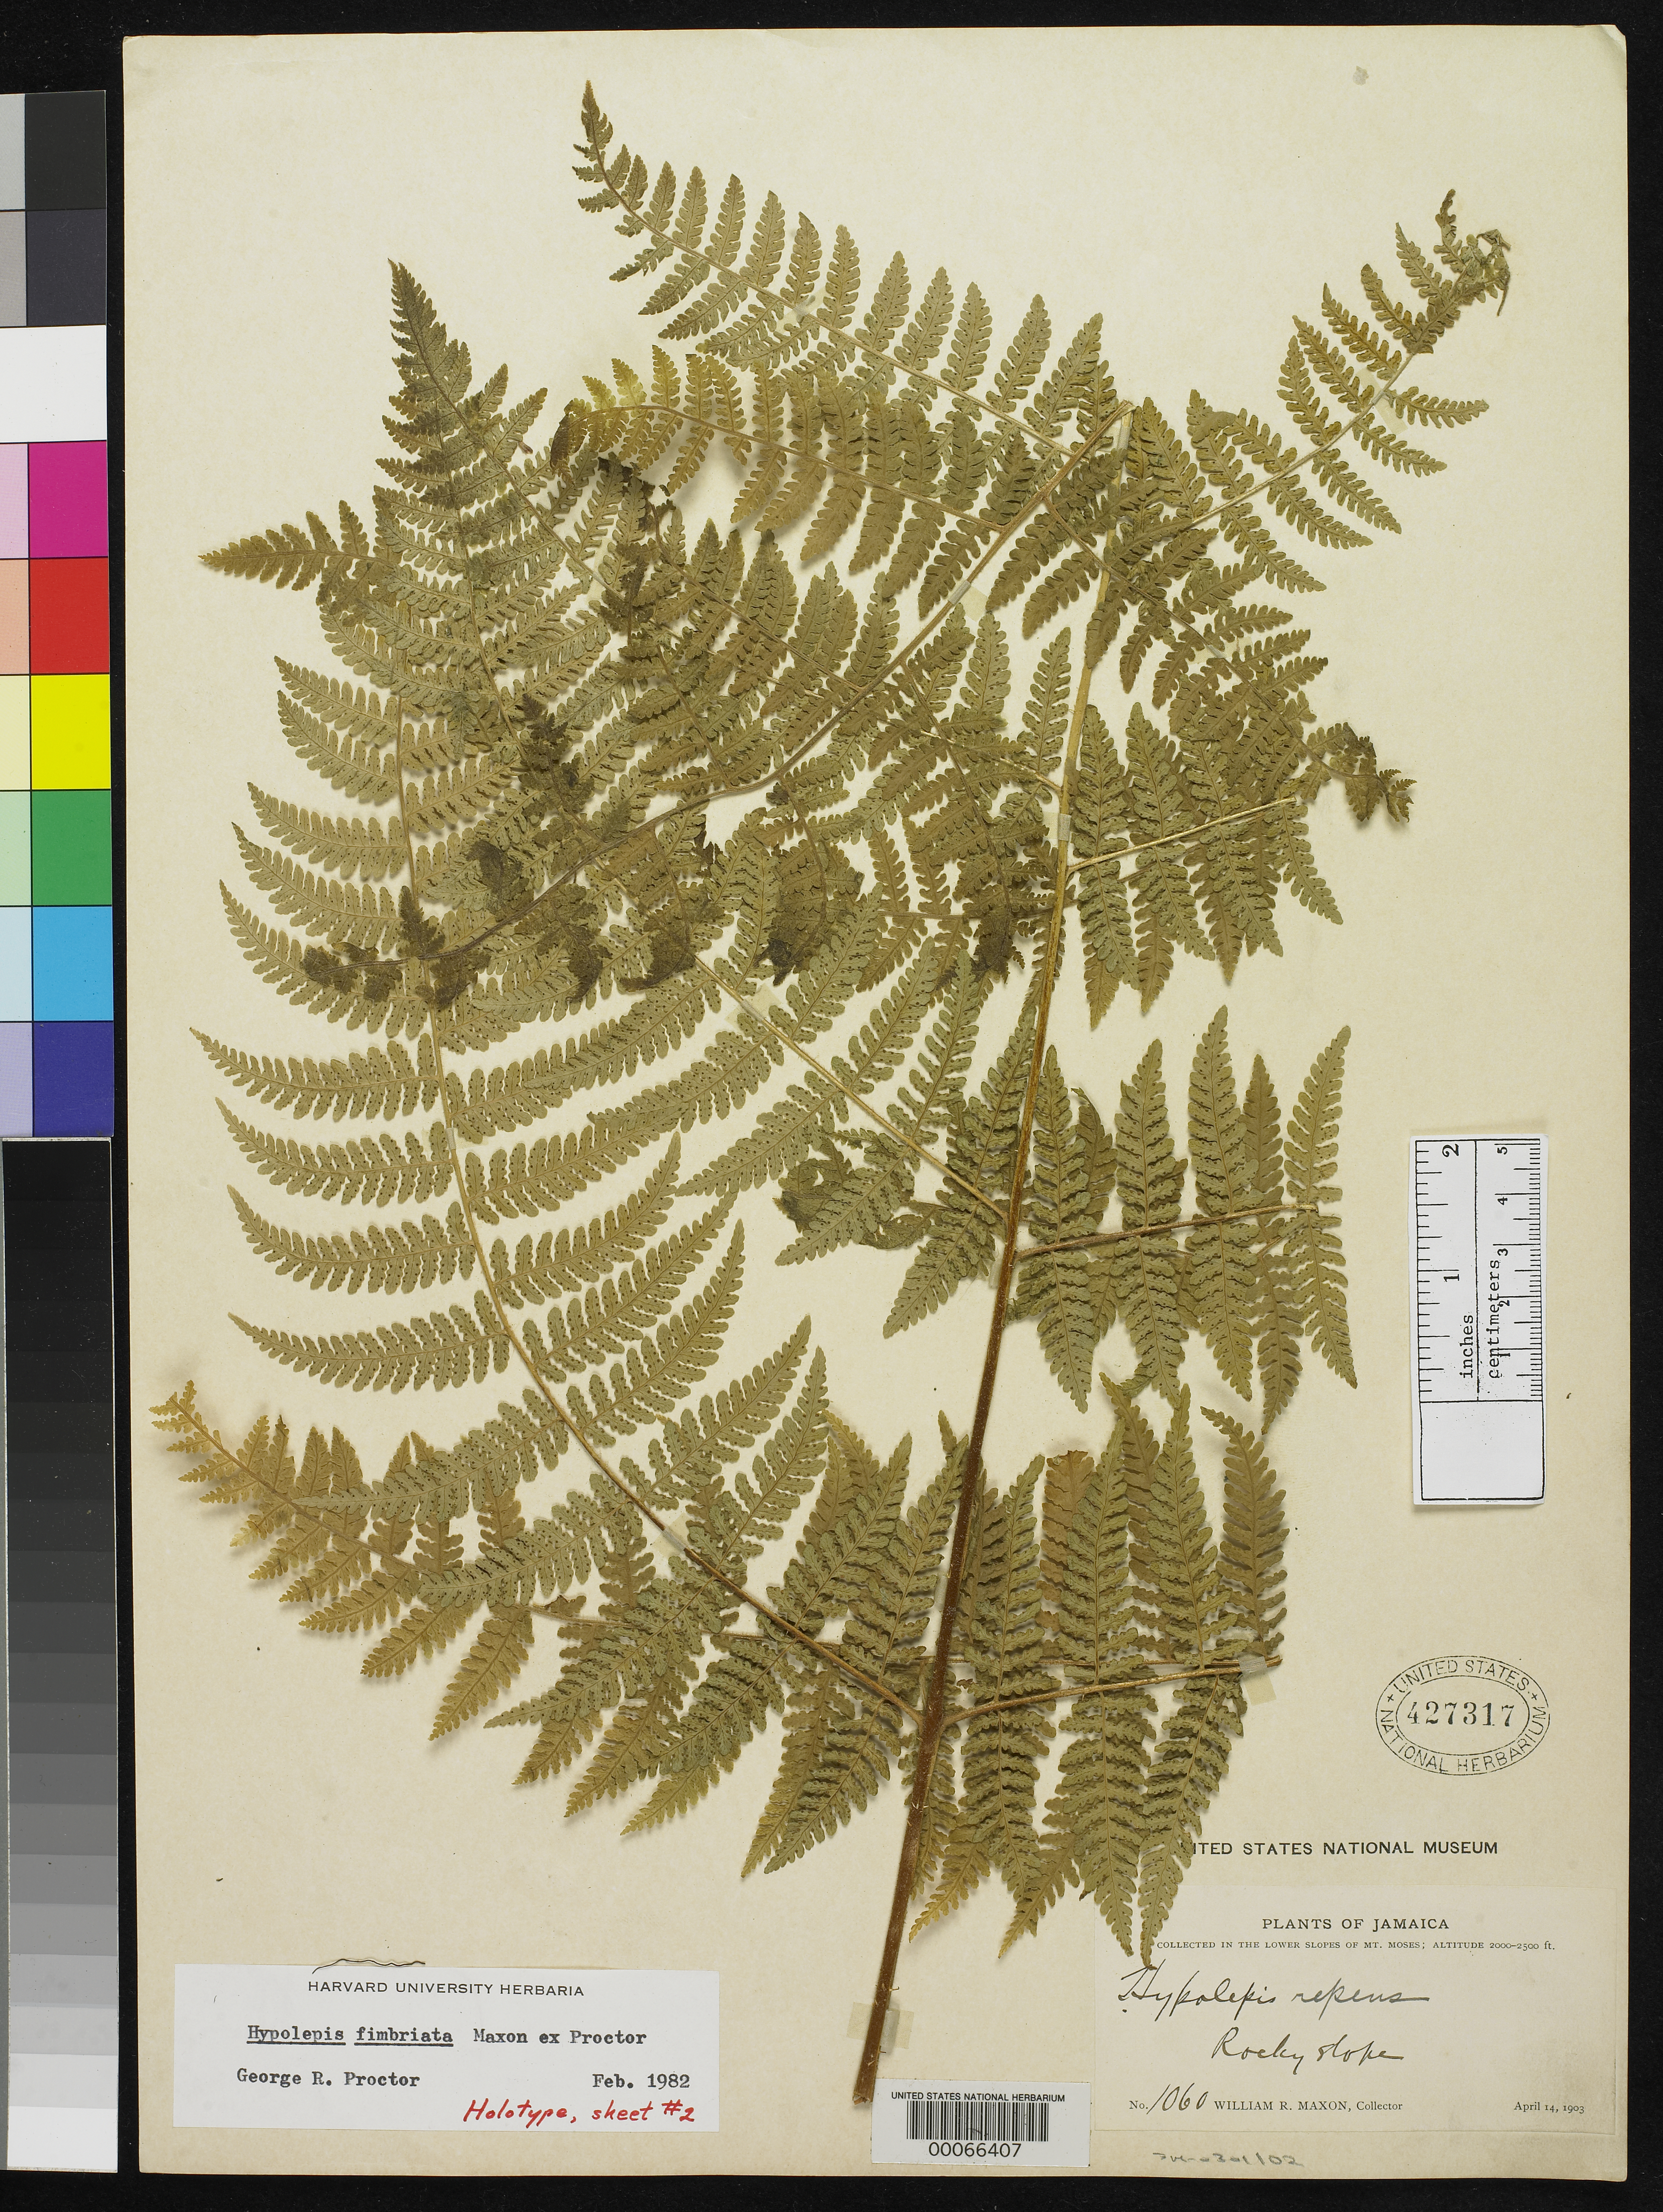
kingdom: Plantae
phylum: Tracheophyta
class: Polypodiopsida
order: Polypodiales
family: Dennstaedtiaceae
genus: Hypolepis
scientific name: Hypolepis fimbriata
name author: Maxon ex Proctor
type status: Holotype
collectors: W. R. Maxon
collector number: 1060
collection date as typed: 14 Apr 1903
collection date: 1903-04-14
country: Jamaica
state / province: Saint Andrew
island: Greater Antilles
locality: Lower slopes of Mt. Moses; alt. 2000-2500 ft.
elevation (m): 610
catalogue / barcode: US 427317